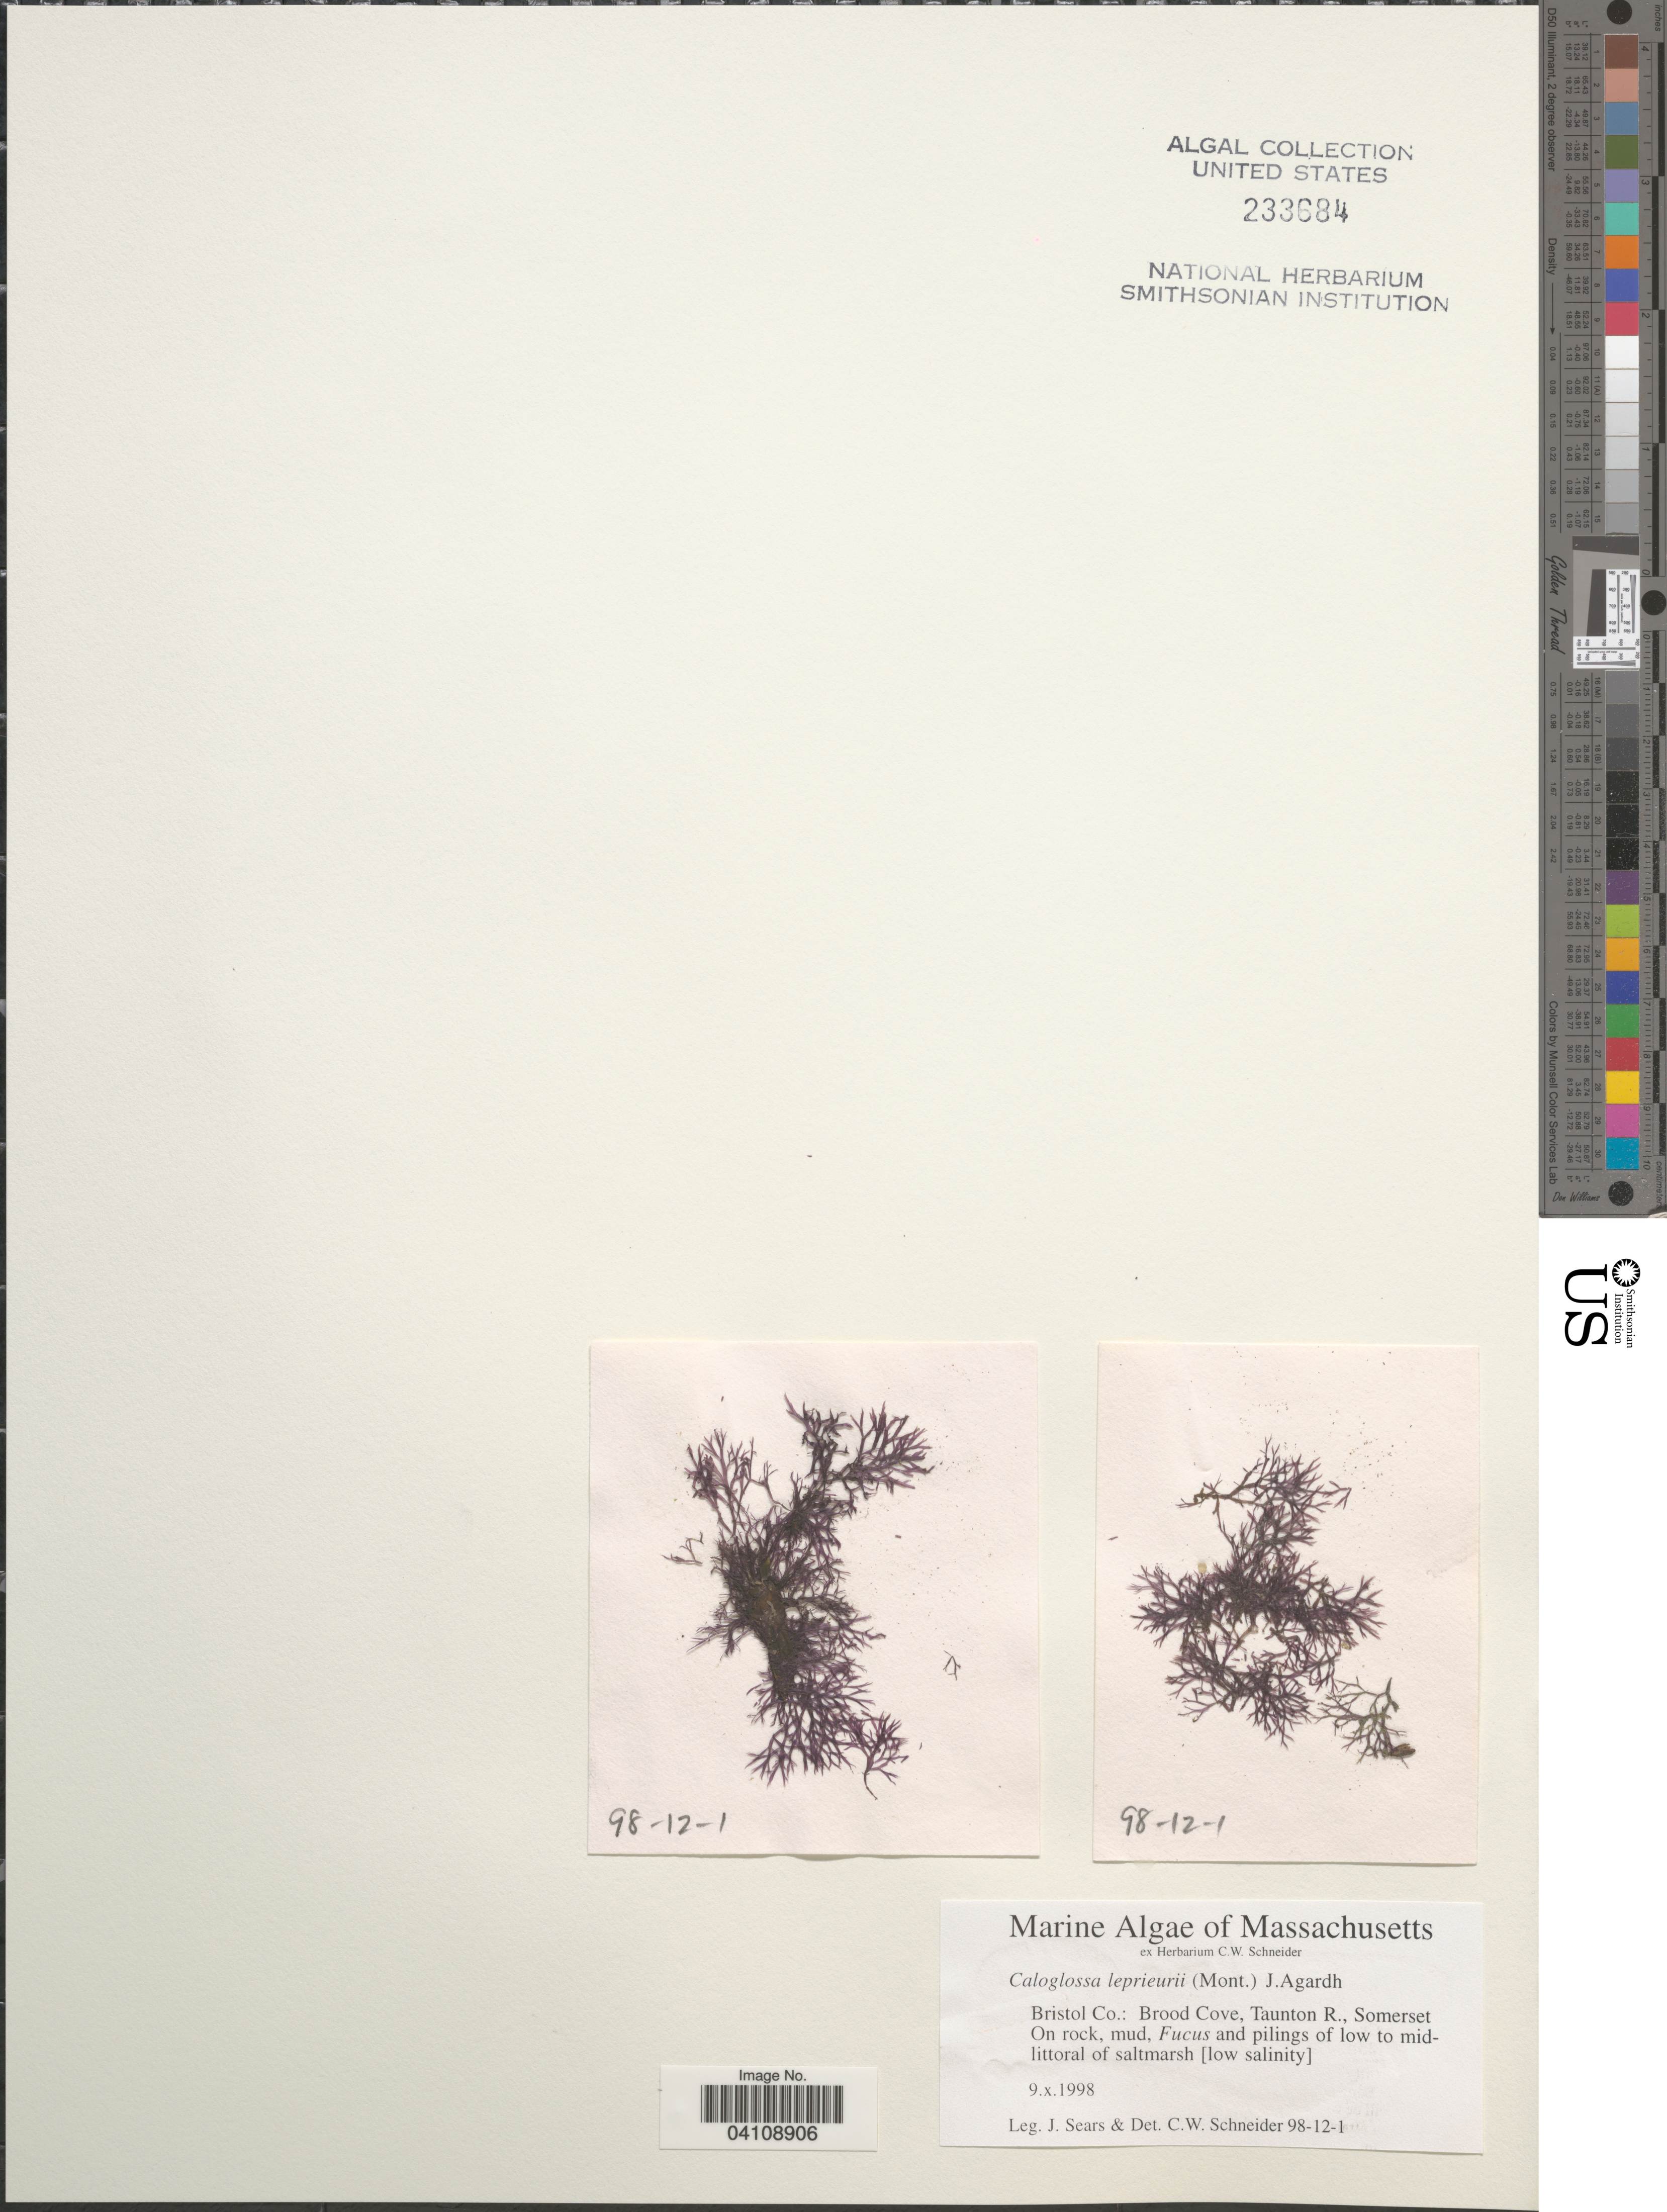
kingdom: Plantae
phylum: Rhodophyta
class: Florideophyceae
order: Ceramiales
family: Delesseriaceae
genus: Caloglossa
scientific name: Caloglossa leprieurii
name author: (Mont.) G. Martens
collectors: J. Sears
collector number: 98-12-1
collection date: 1998-10-09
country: United States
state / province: Massachusetts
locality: Bristol Co.: Brood Cove, Taunton R., Somerset.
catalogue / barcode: US 233684